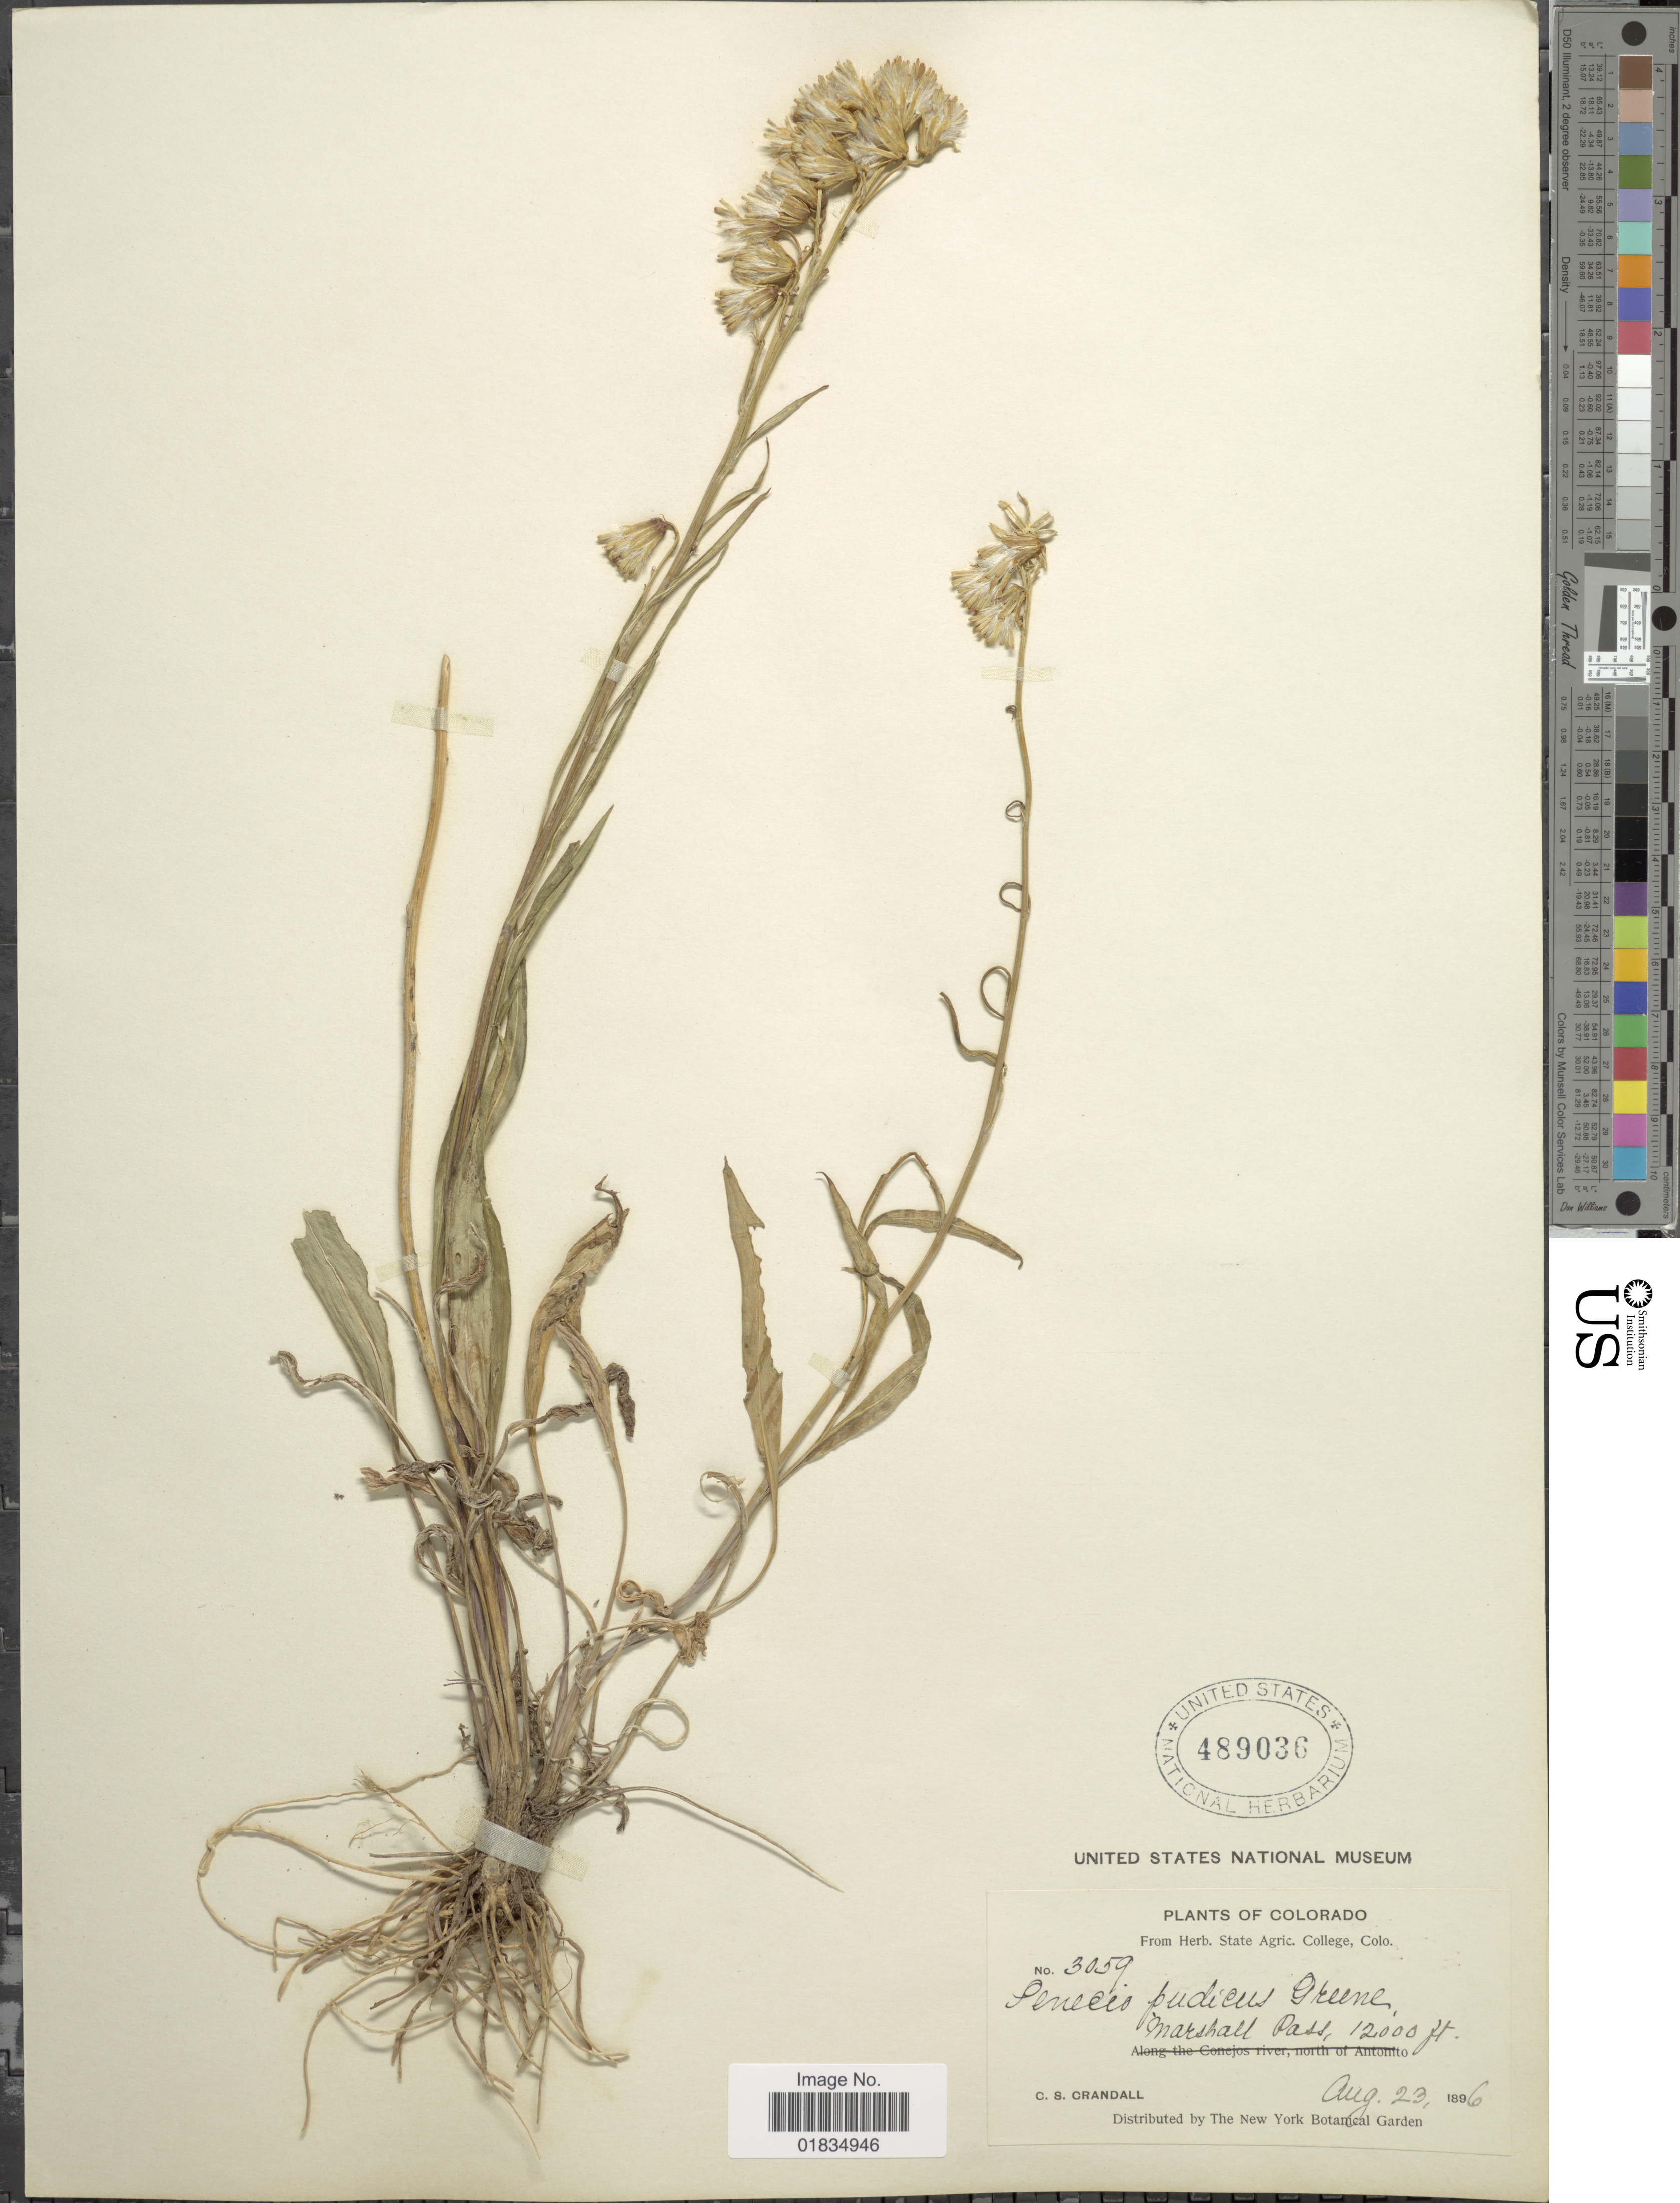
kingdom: Plantae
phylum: Tracheophyta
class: Magnoliopsida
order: Asterales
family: Asteraceae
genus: Senecio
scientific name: Senecio pudicus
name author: Greene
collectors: C. Crandall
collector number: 3059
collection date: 1896-08-23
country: United States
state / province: Colorado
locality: Marshall Pass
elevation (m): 3658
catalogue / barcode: US 489036